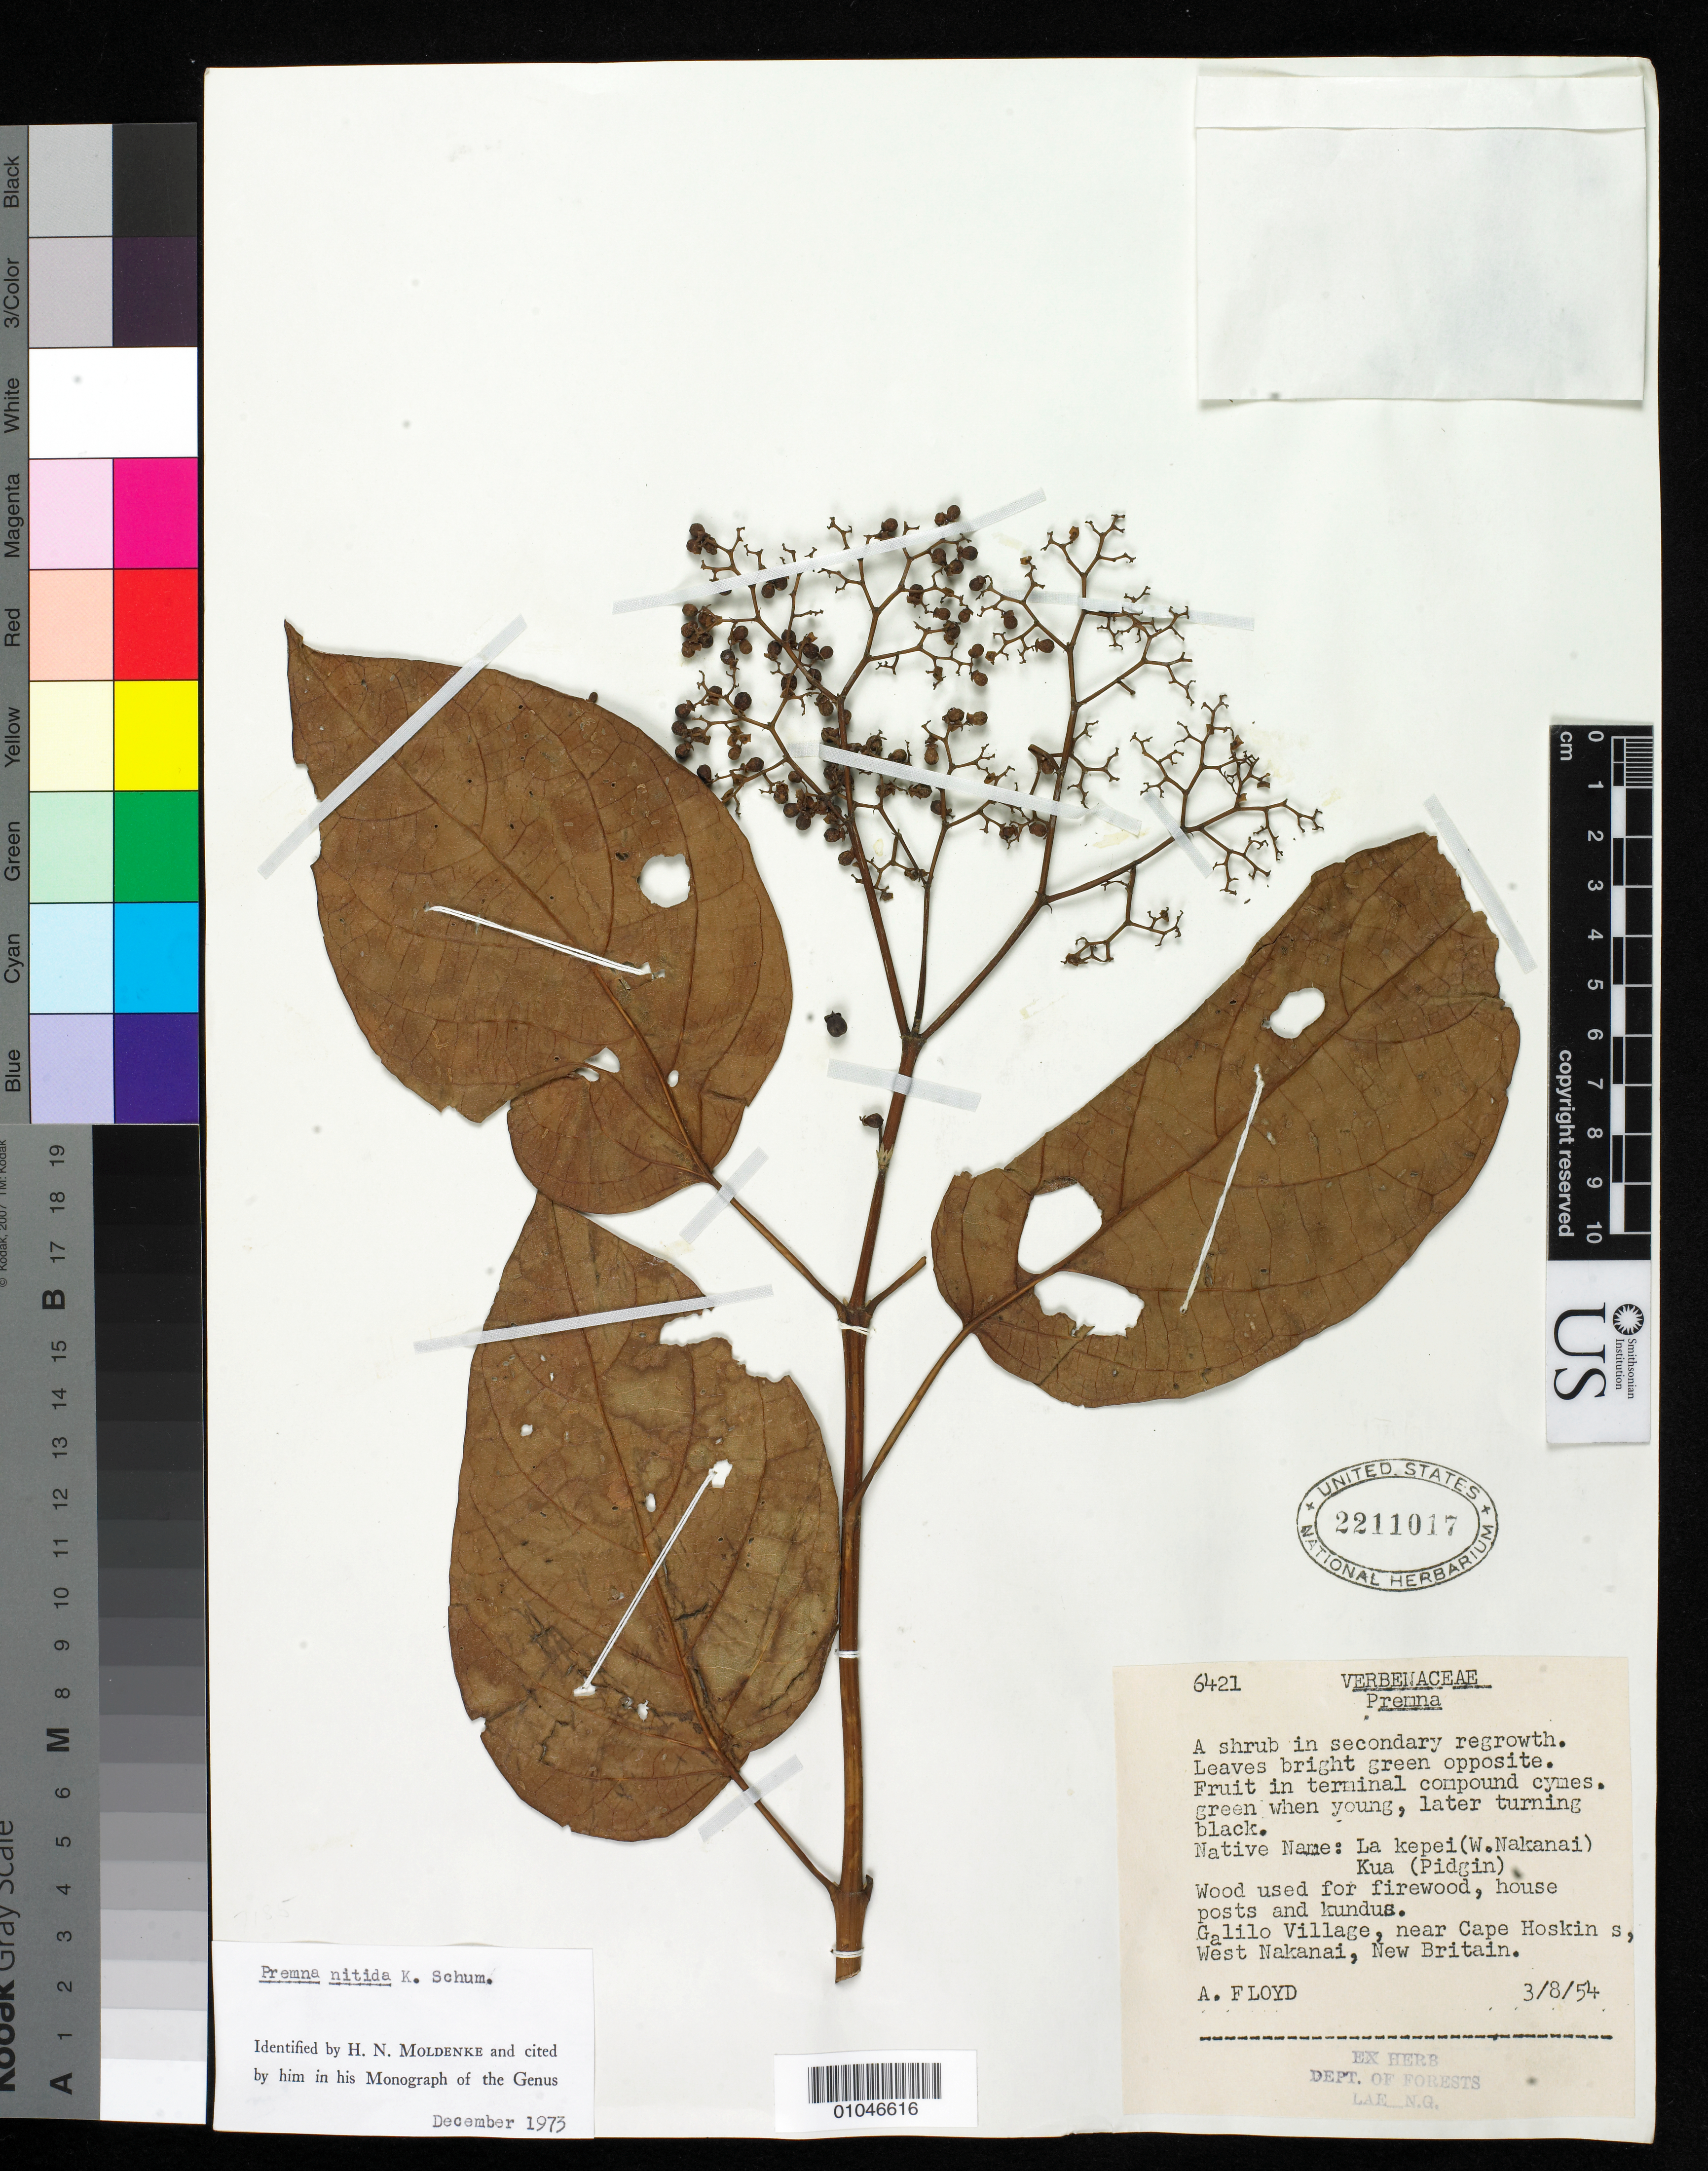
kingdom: Plantae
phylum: Tracheophyta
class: Magnoliopsida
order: Lamiales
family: Lamiaceae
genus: Premna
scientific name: Premna nitida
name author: K. Schum.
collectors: A. G. Floyd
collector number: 6421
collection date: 1954-03-08 or 1954-08-03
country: Papua New Guinea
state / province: West New Britain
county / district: Hoskins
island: New Britain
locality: Galilo Village, near Cape Hoskins, West Nakanai, New Britain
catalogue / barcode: US 2211017